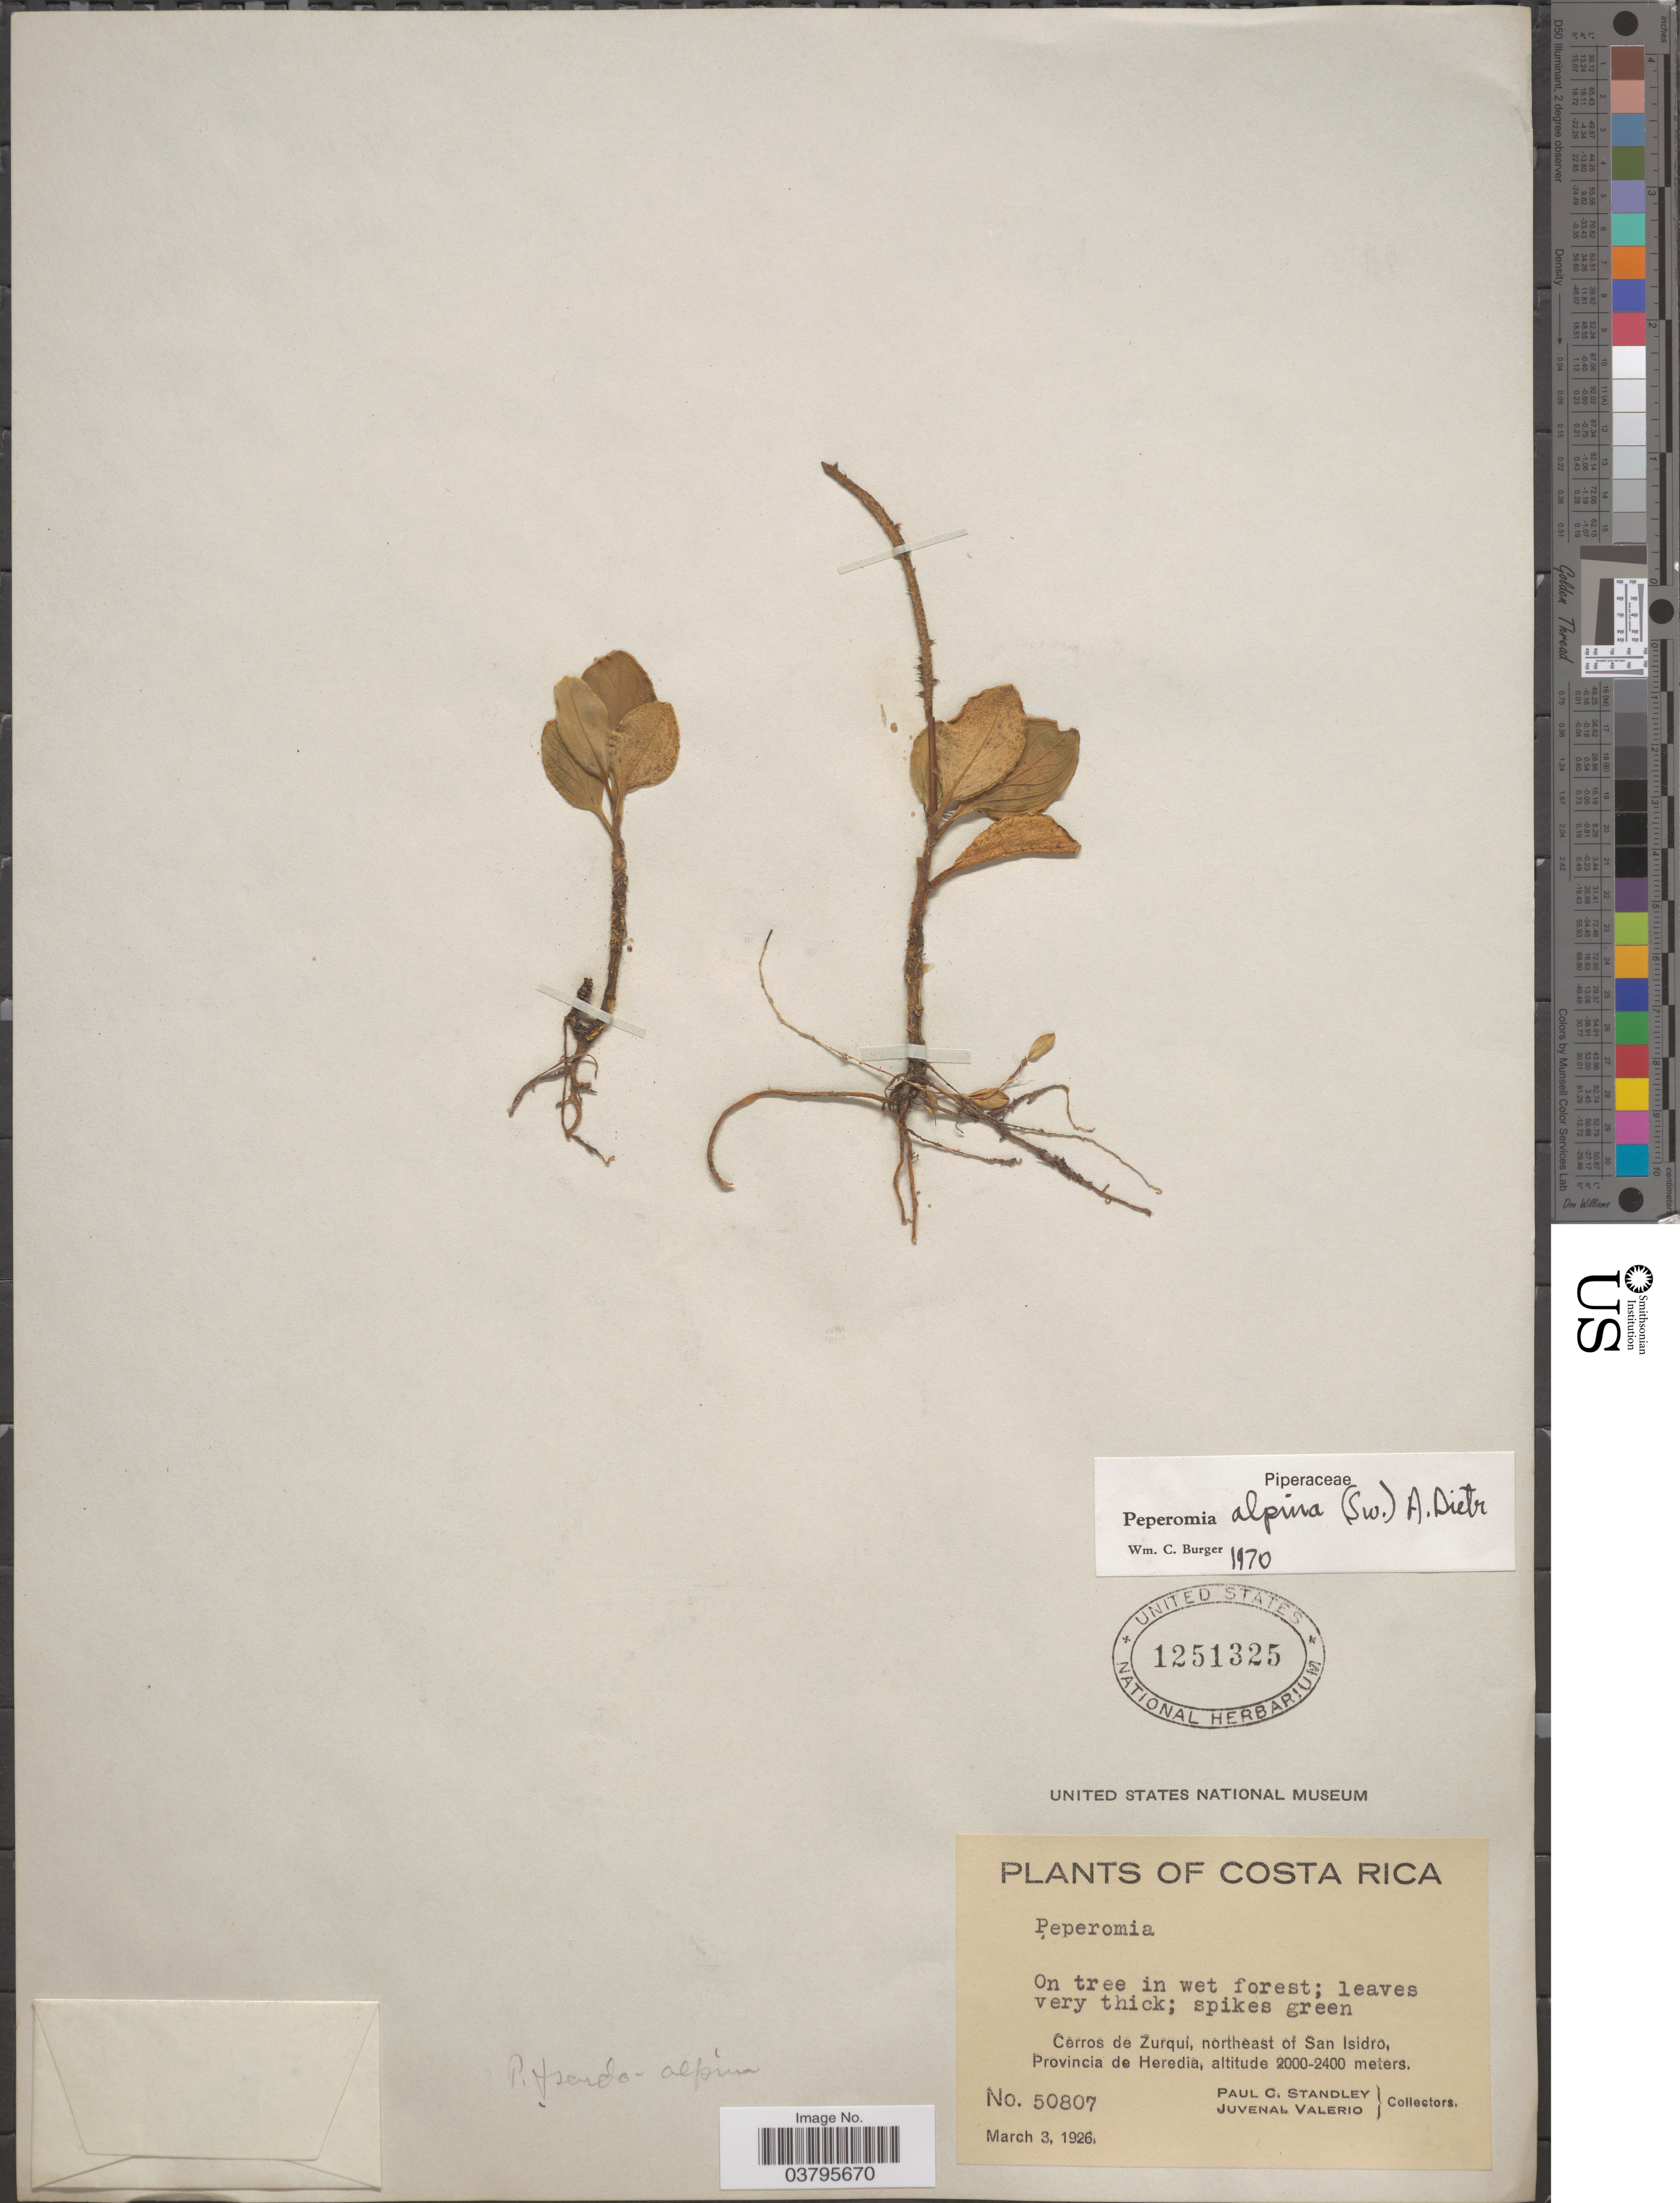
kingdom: Plantae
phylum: Tracheophyta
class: Magnoliopsida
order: Piperales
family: Piperaceae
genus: Peperomia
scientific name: Peperomia alpina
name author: (Sw.) A. Dietr.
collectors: P. C. Standley & J. Valerio R.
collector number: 50807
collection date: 1926-03-03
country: Costa Rica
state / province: Heredia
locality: Cerros de Zurquí, northeast of San Isidro.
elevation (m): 2000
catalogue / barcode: US 1251325